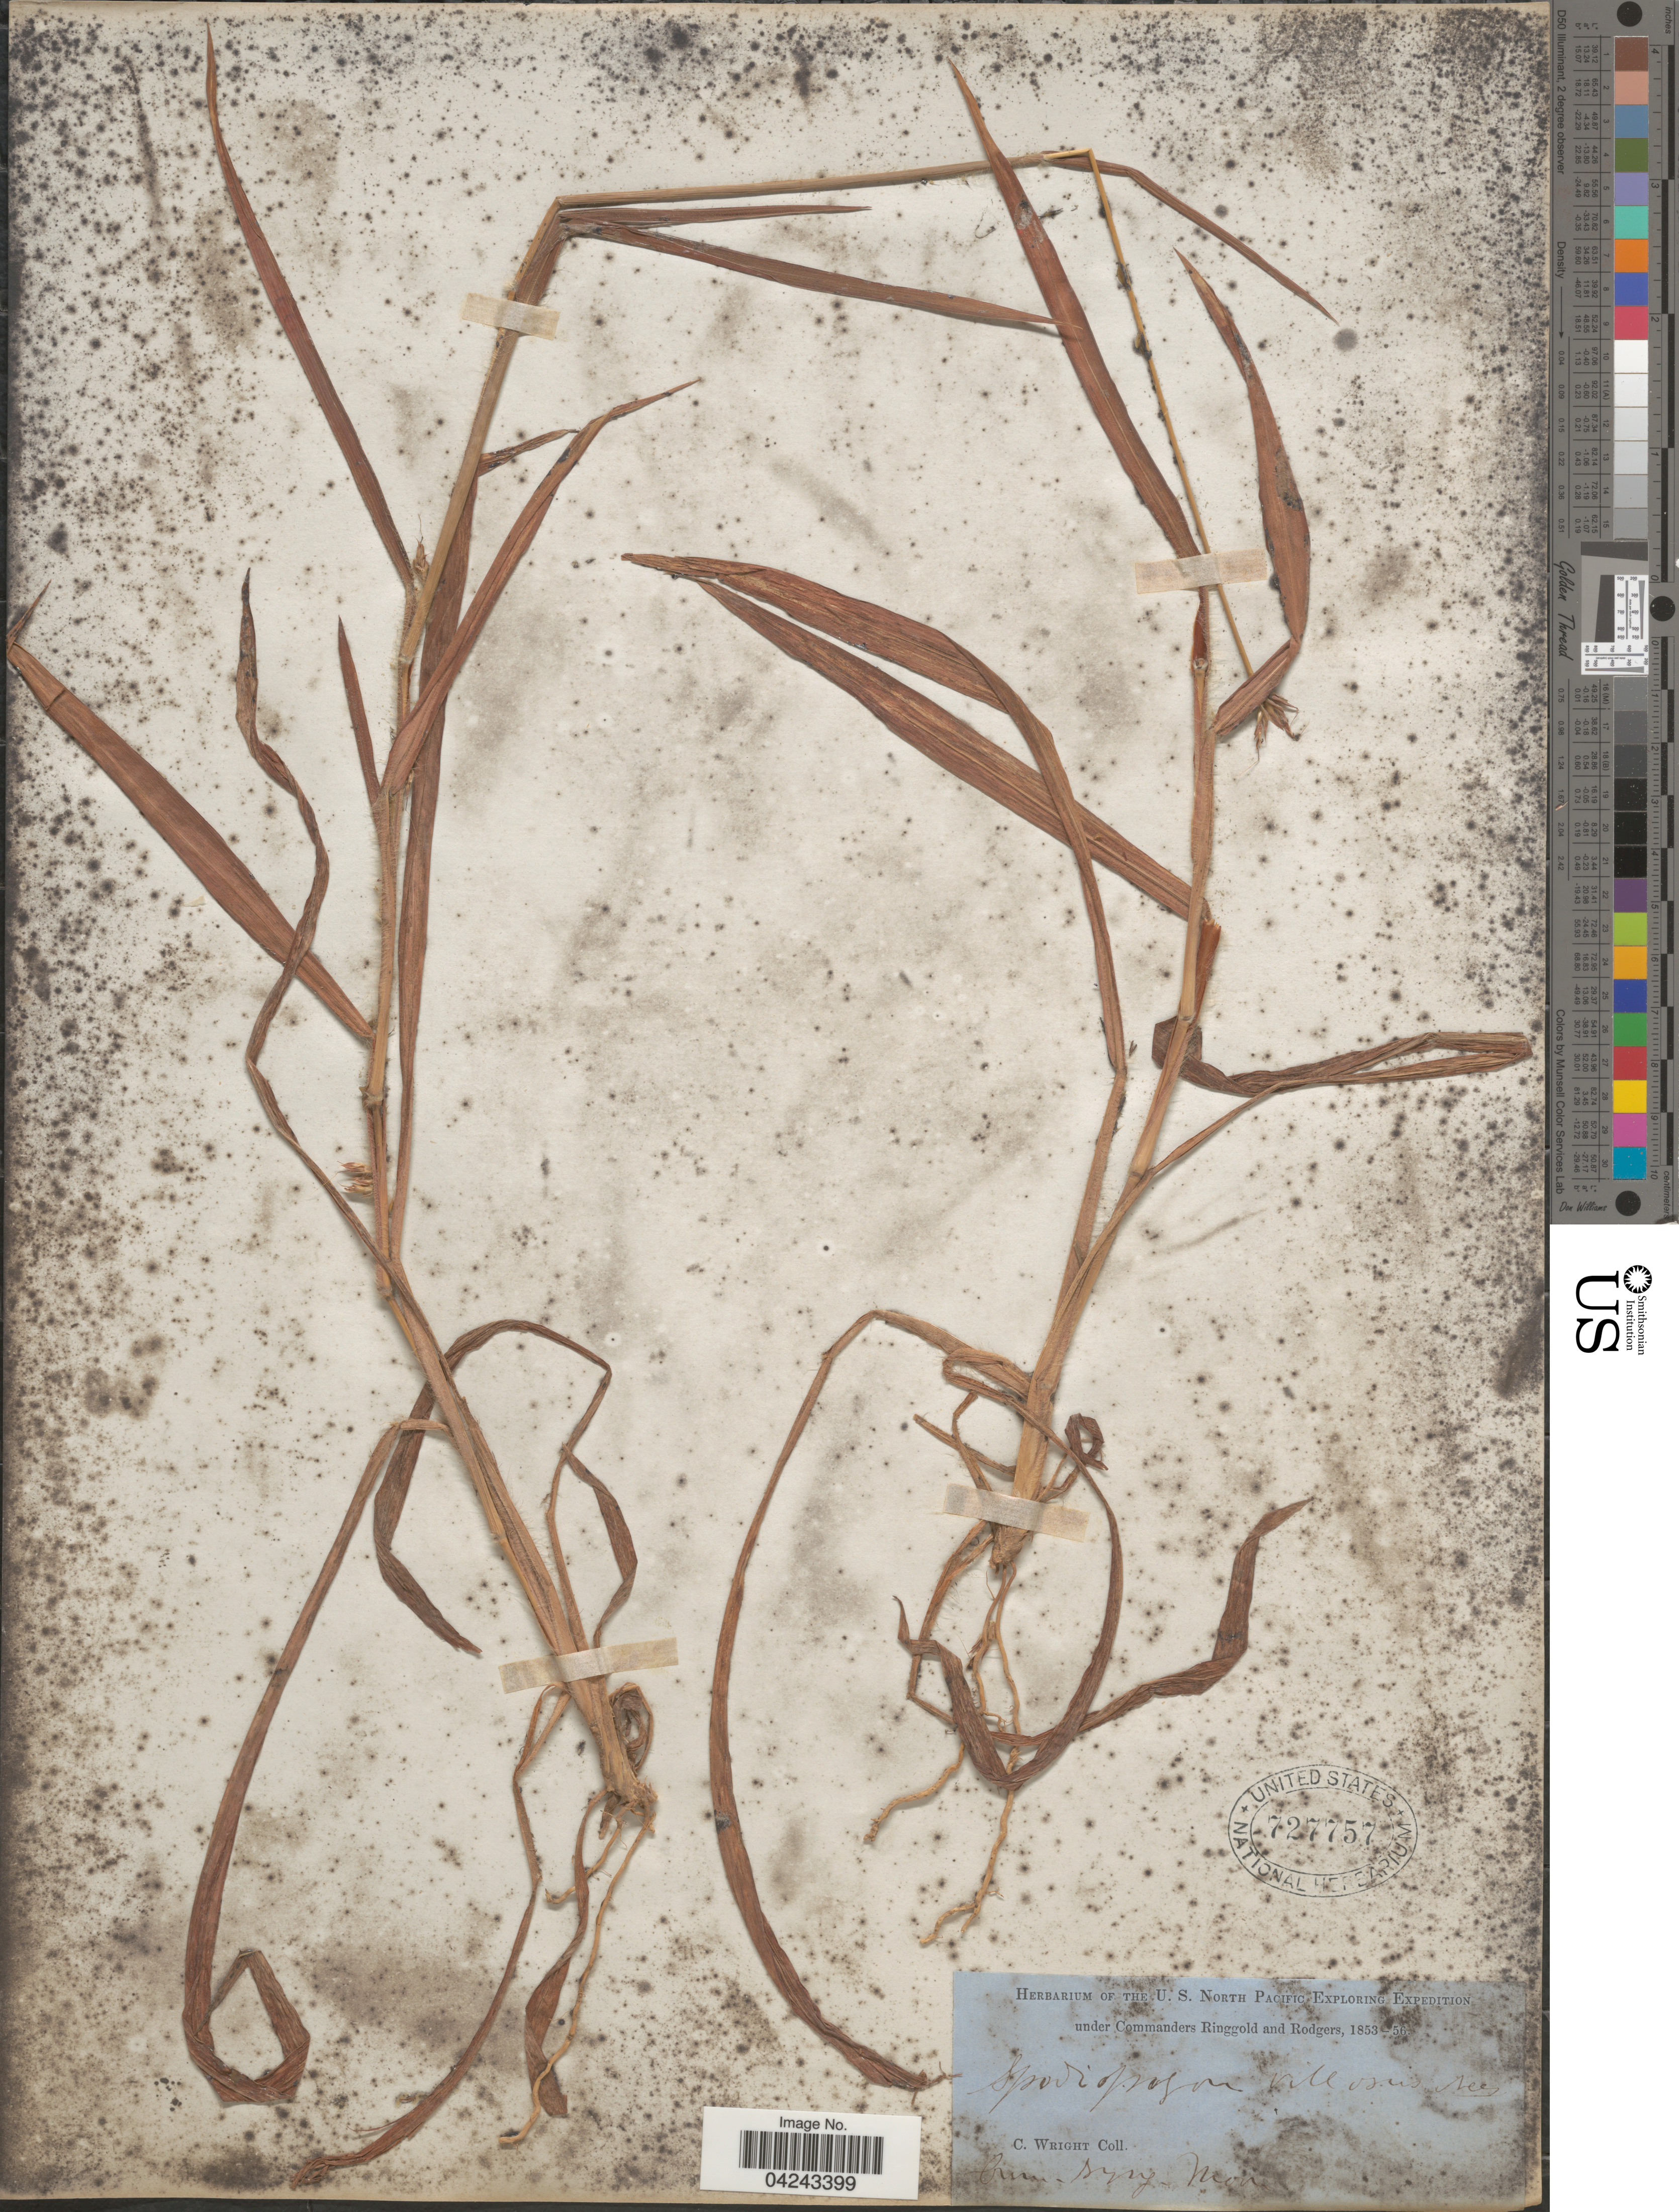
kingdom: Plantae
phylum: Tracheophyta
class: Liliopsida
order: Poales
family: Poaceae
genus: Ischaemum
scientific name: Ischaemum ciliare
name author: Retz.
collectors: C. Wright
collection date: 1853/1856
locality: The U. S. North Pacific Exploring Expedition. Run-Syng-Mon. [interpreted]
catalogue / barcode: US 727757